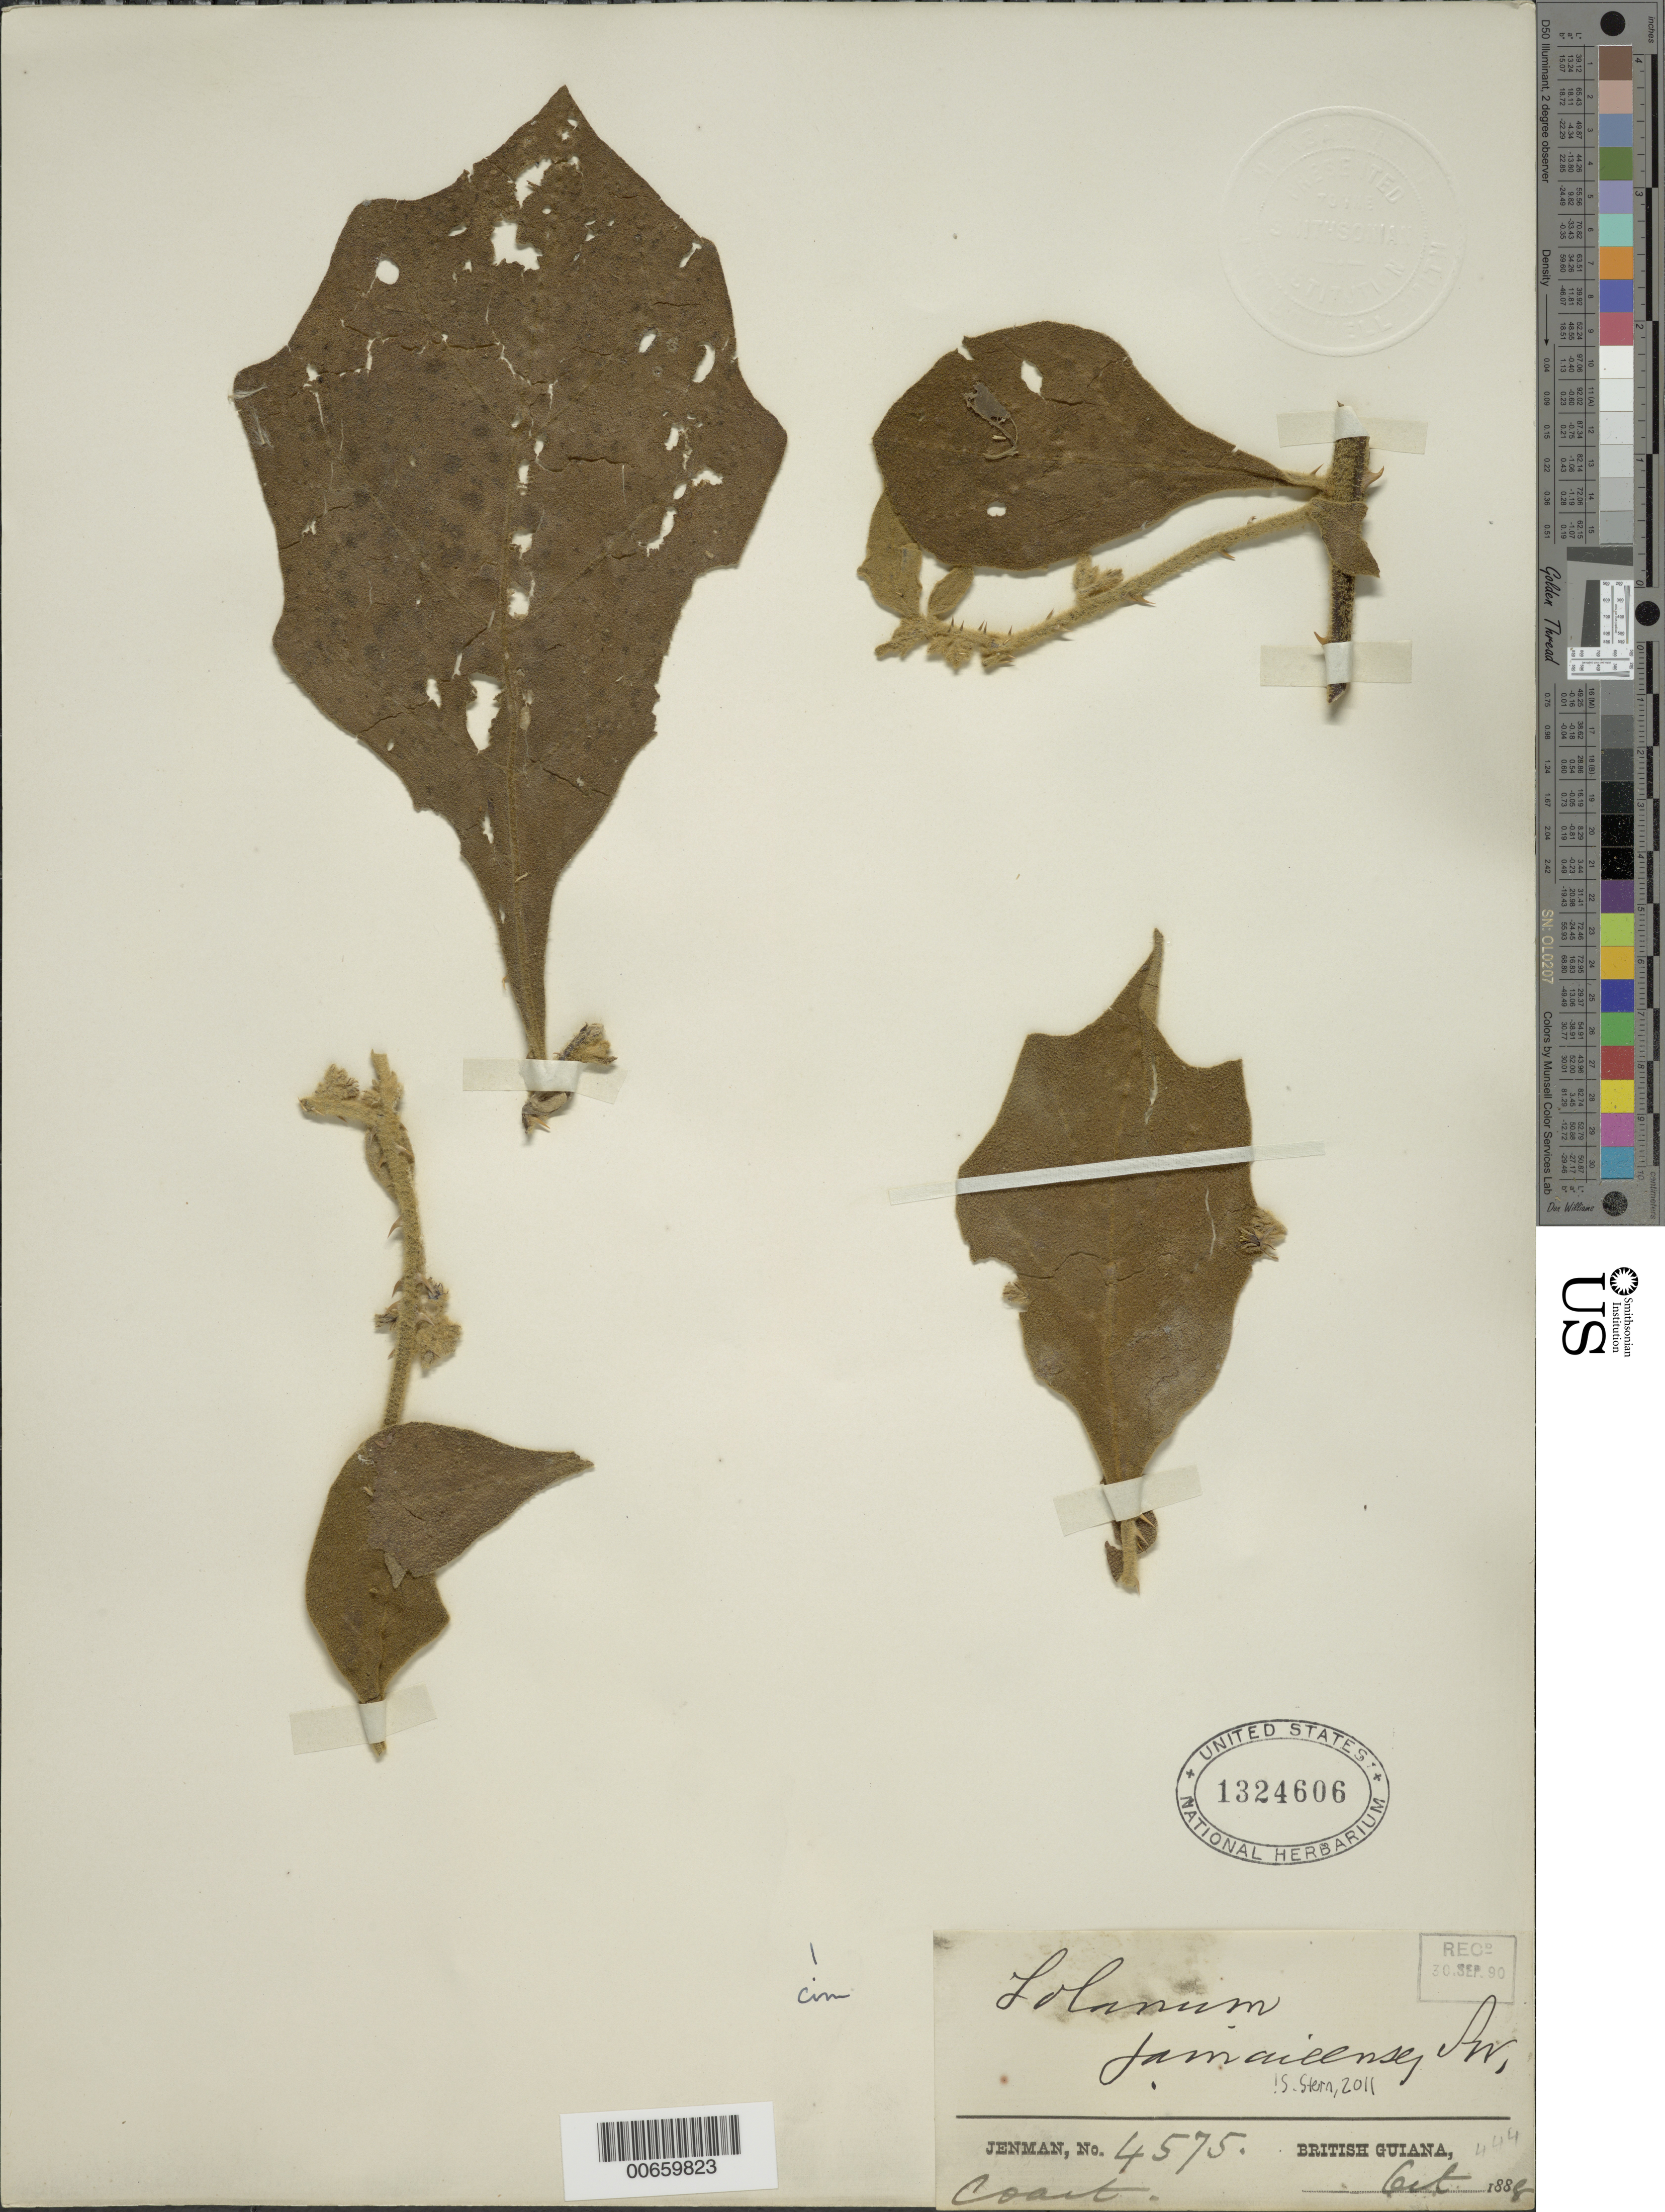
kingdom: Plantae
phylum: Tracheophyta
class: Magnoliopsida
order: Solanales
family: Solanaceae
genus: Solanum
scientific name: Solanum jamaicense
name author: Mill.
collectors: G. S. Jenman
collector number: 4575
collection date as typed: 10 Oct 1888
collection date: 1888-10-10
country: Guyana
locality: Coast Region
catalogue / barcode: US 1324606